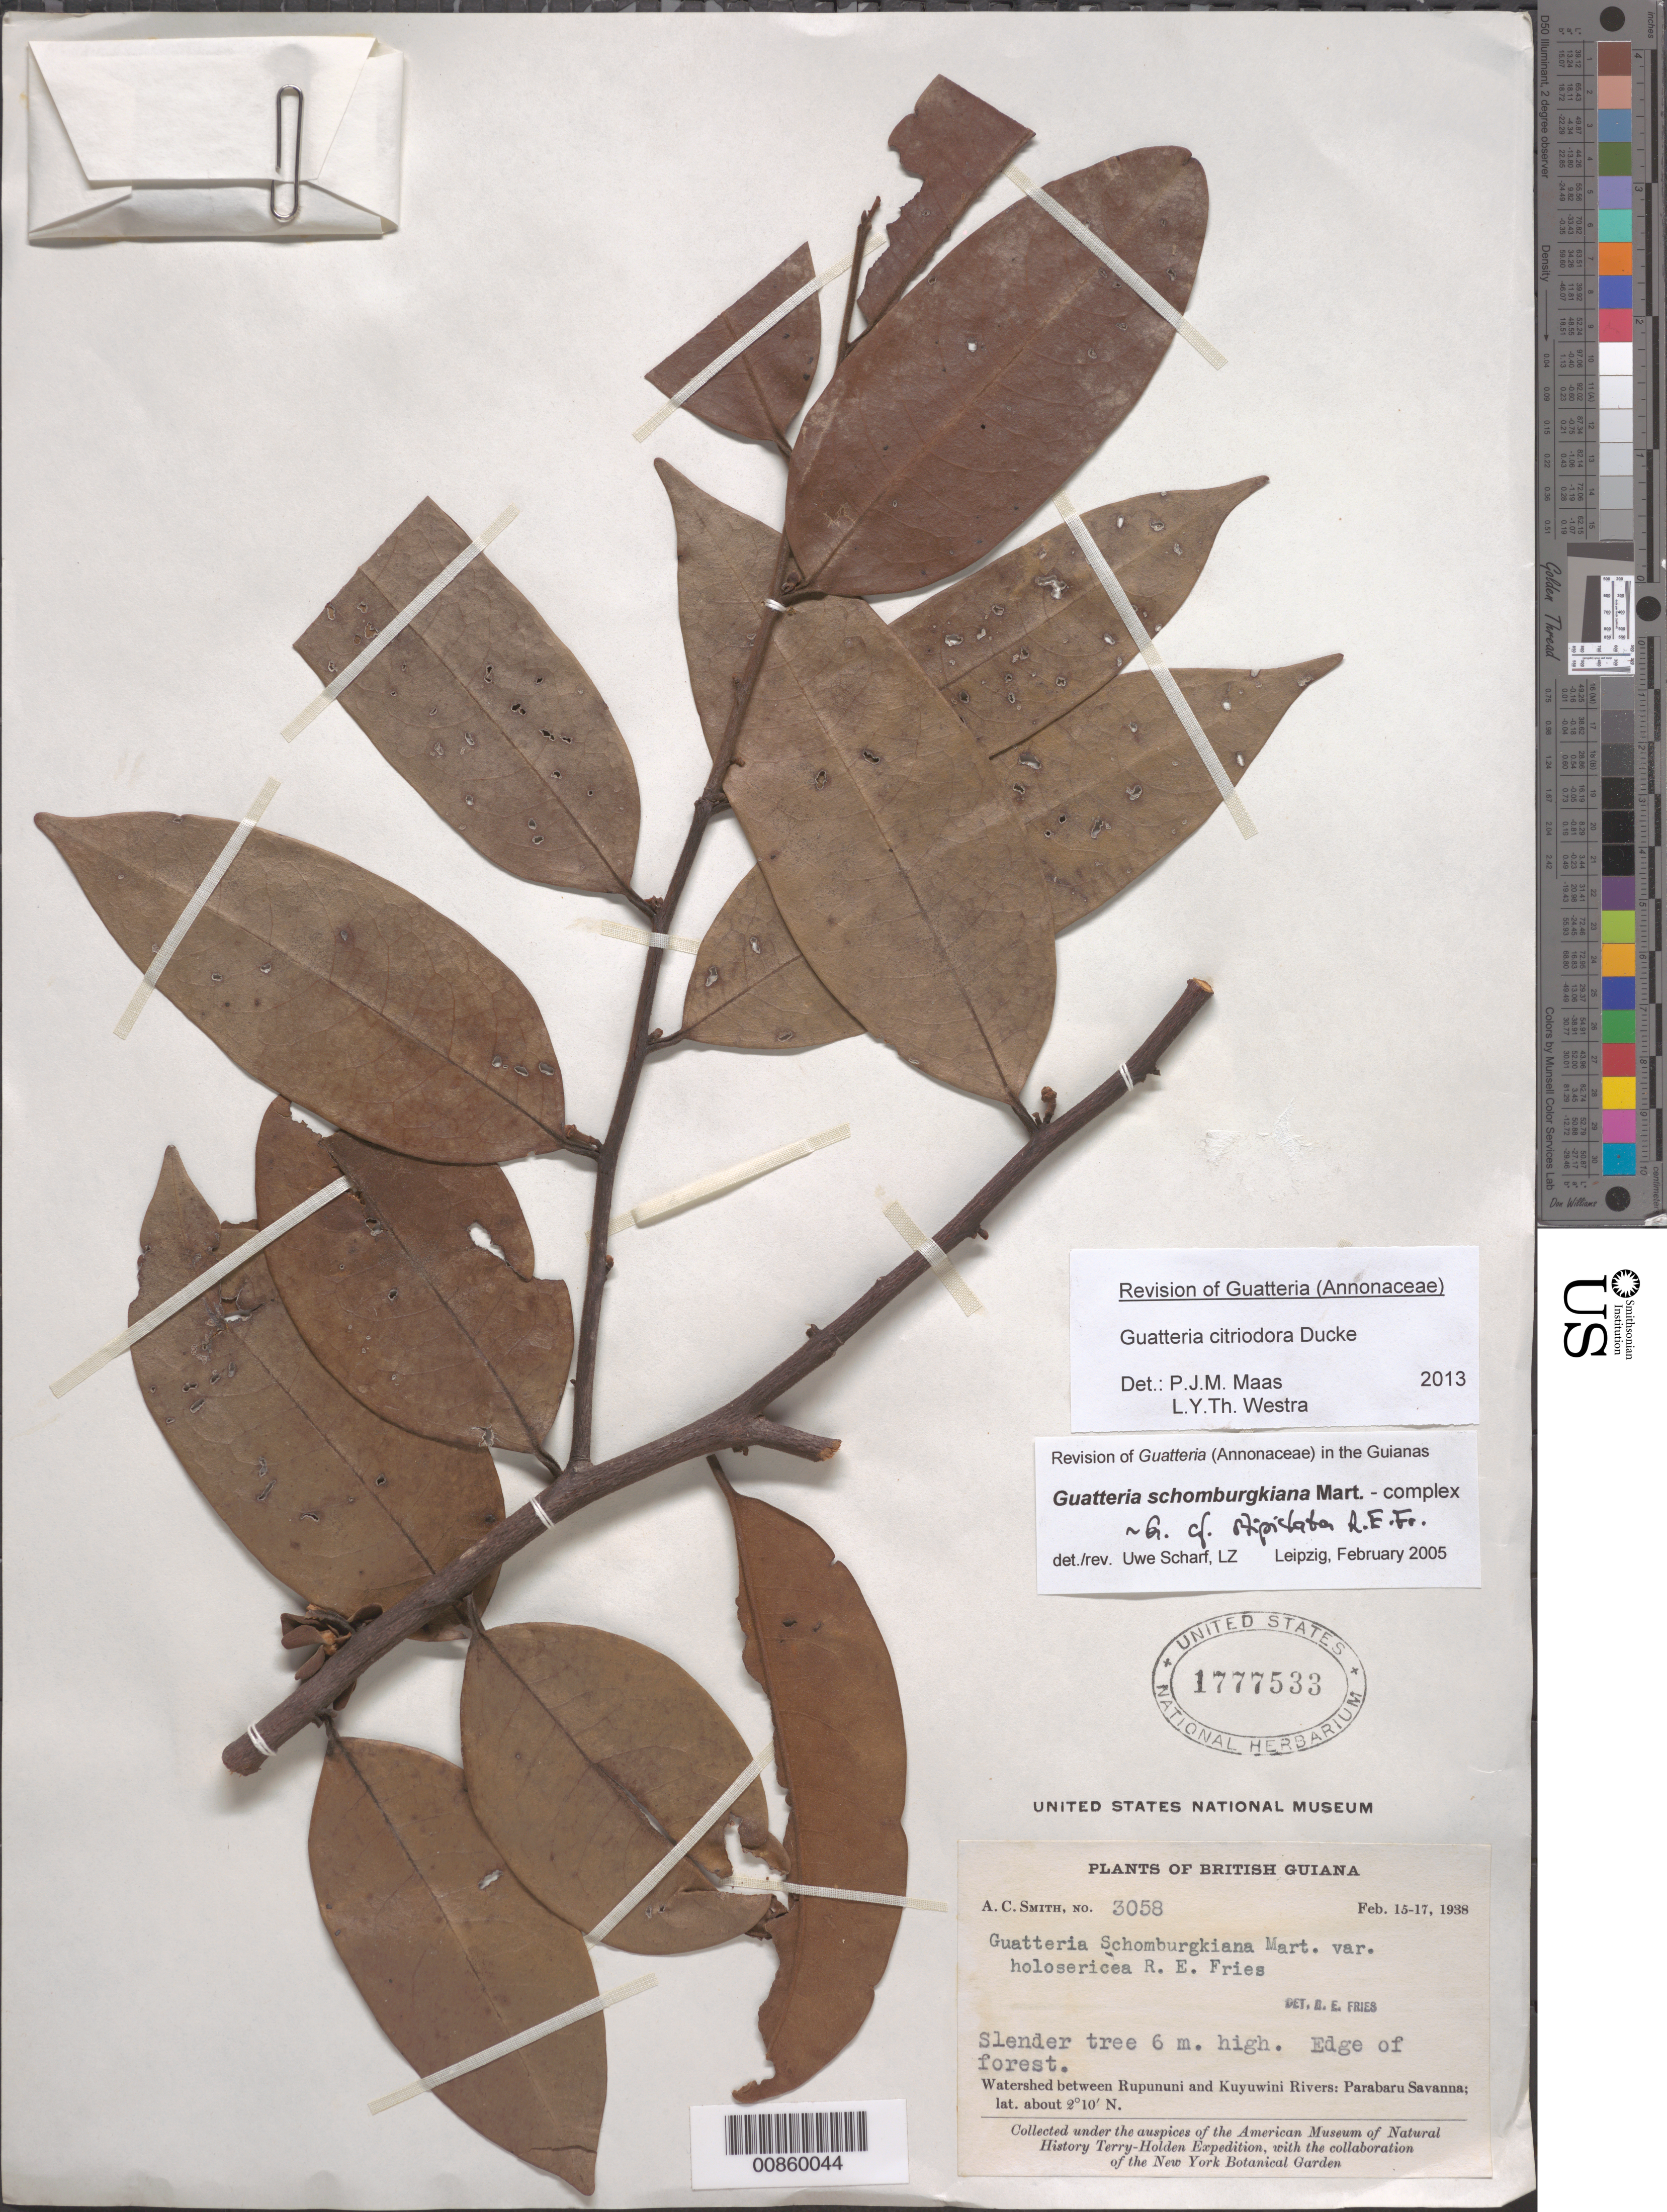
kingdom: Plantae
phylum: Tracheophyta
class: Magnoliopsida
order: Magnoliales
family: Annonaceae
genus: Guatteria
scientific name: Guatteria citriodora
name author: Ducke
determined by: Maas, P. J.; Westra, L. Y.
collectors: A. C. Smith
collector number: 3058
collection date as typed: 15-Feb-38 to 17-Feb-38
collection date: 1938-02-15/1938-02-17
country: Guyana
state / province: U. Takutu-U. Essequibo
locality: Rupununi R., watershed between it and Kuyuwini R; Parabaru Savanna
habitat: Edge of savanna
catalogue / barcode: US 1777533